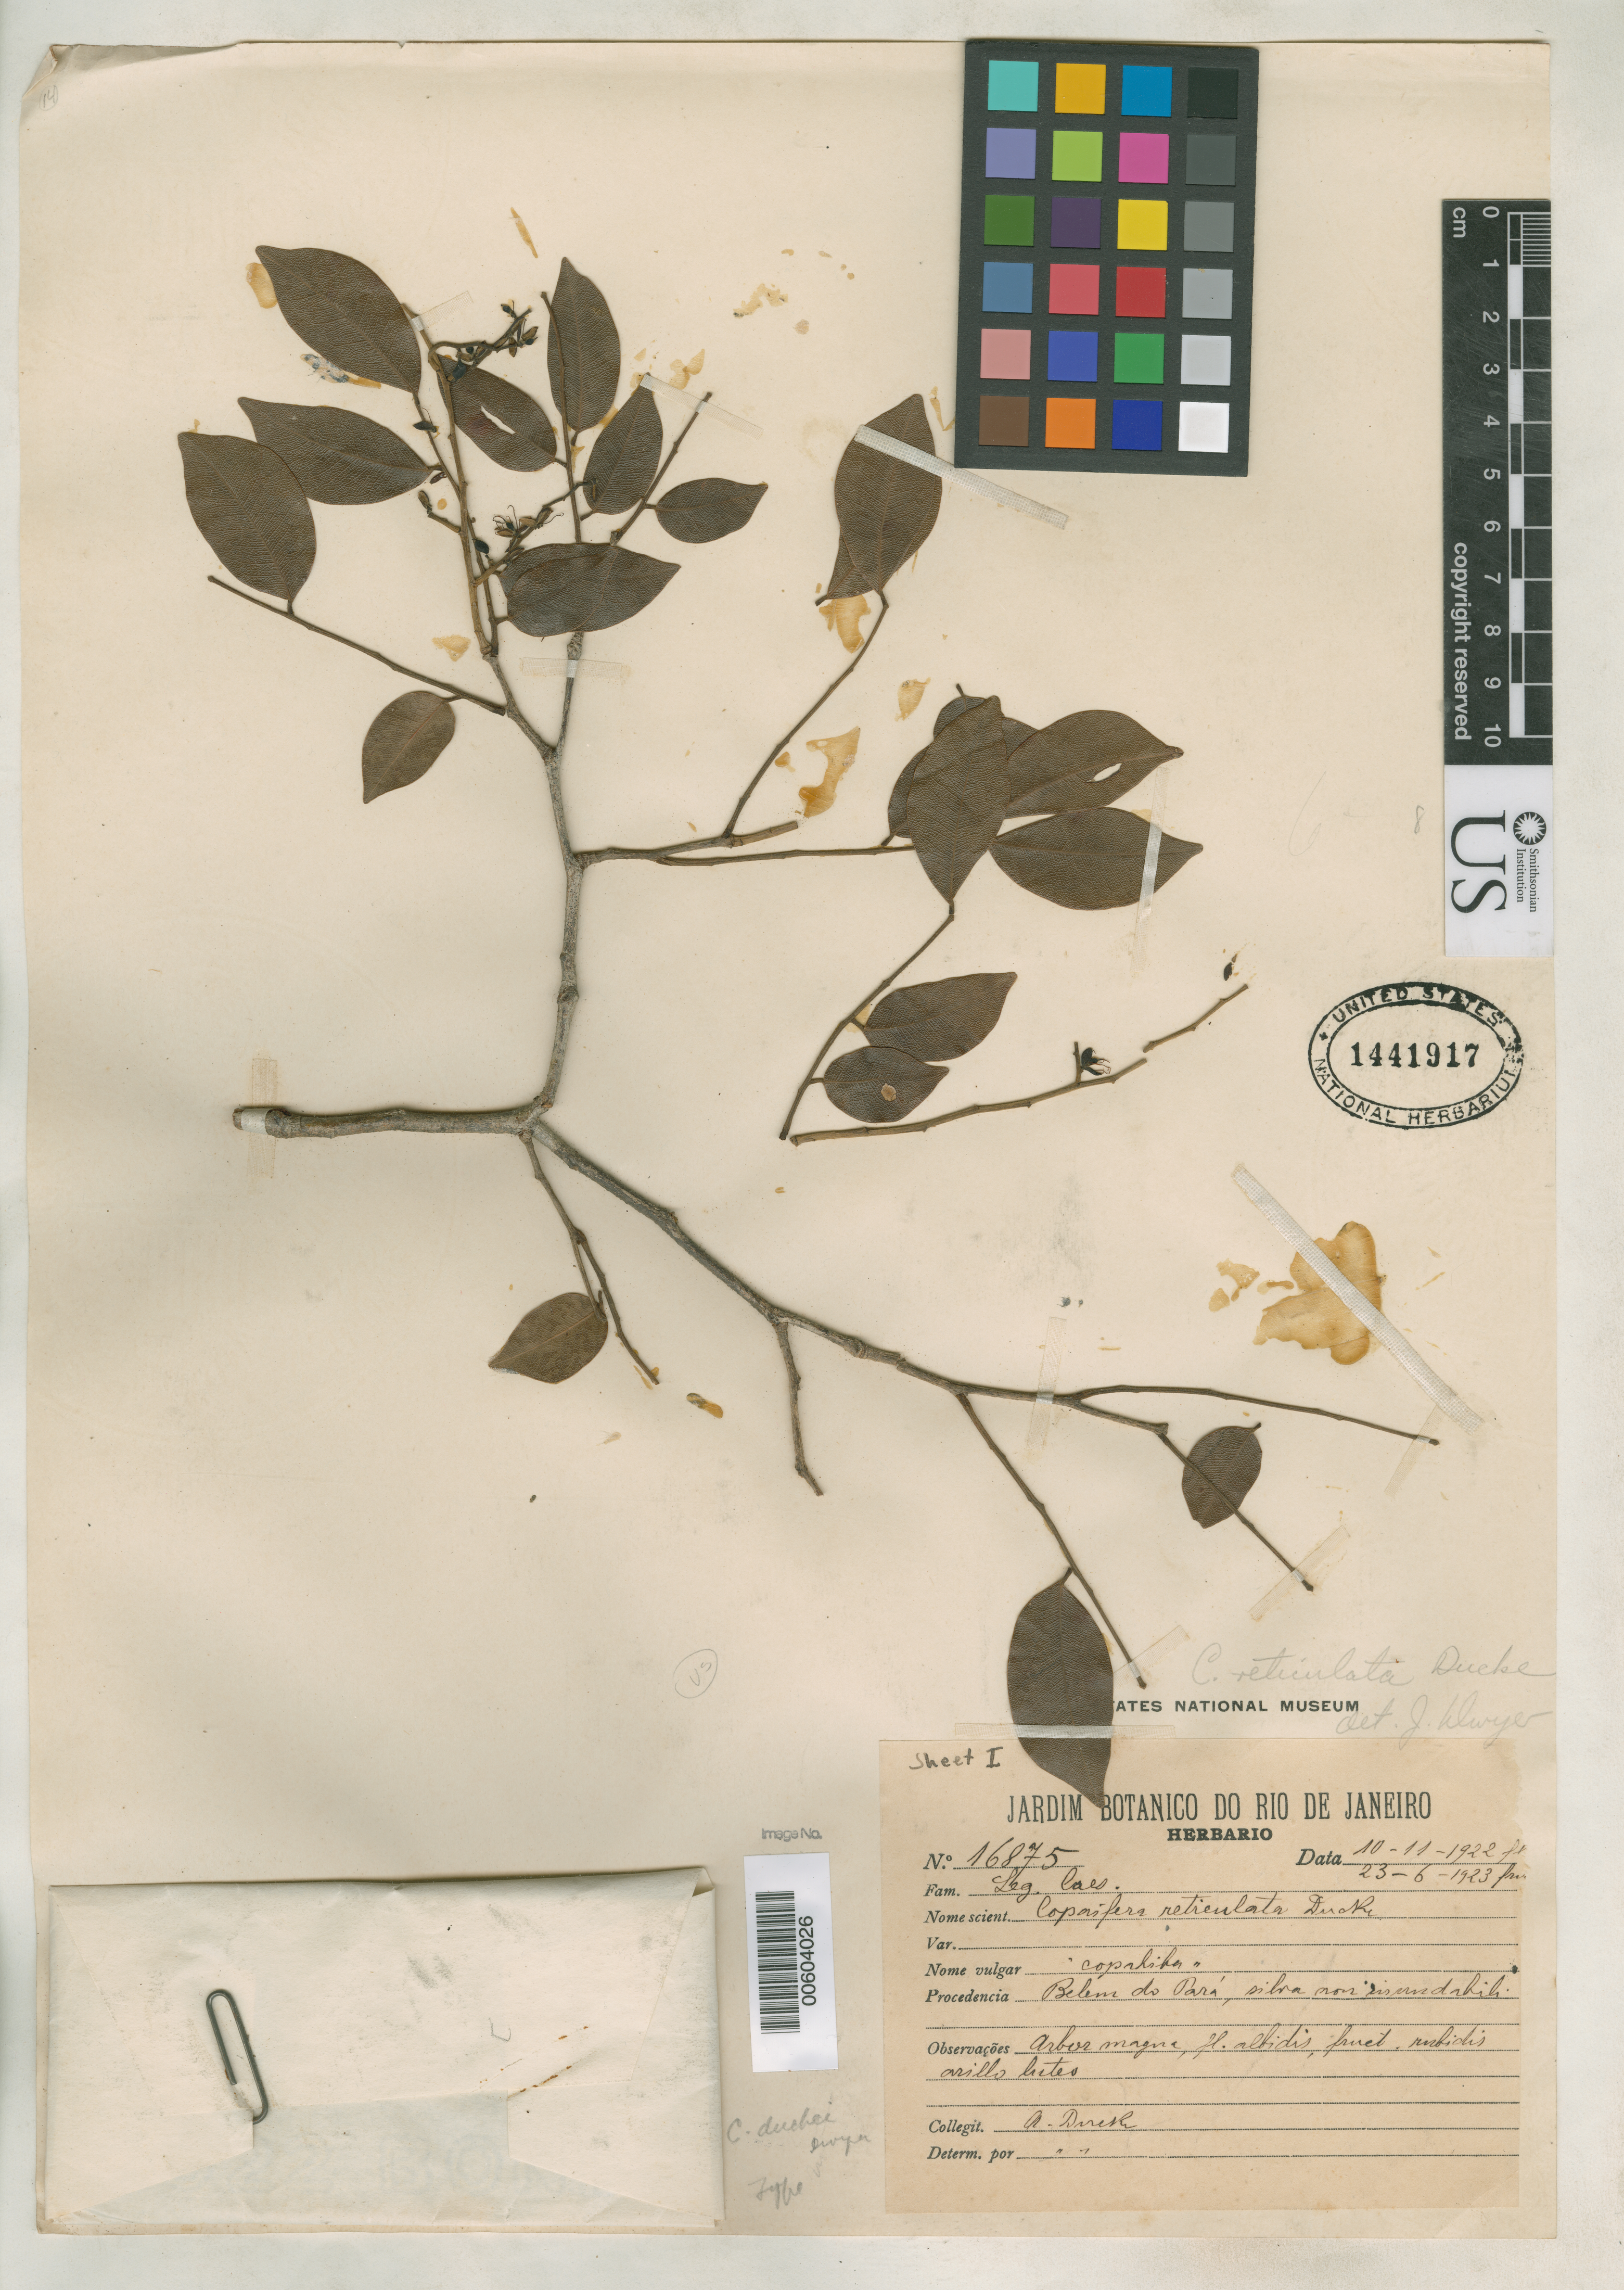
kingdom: Plantae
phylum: Tracheophyta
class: Magnoliopsida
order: Fabales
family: Fabaceae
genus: Copaifera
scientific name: Copaifera duckei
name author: Dwyer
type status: Holotype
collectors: A. Ducke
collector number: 16875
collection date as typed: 23 Jun 1923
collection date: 1923-06-23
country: Brazil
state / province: Pará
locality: Belem do Para.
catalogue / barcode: US 1441917